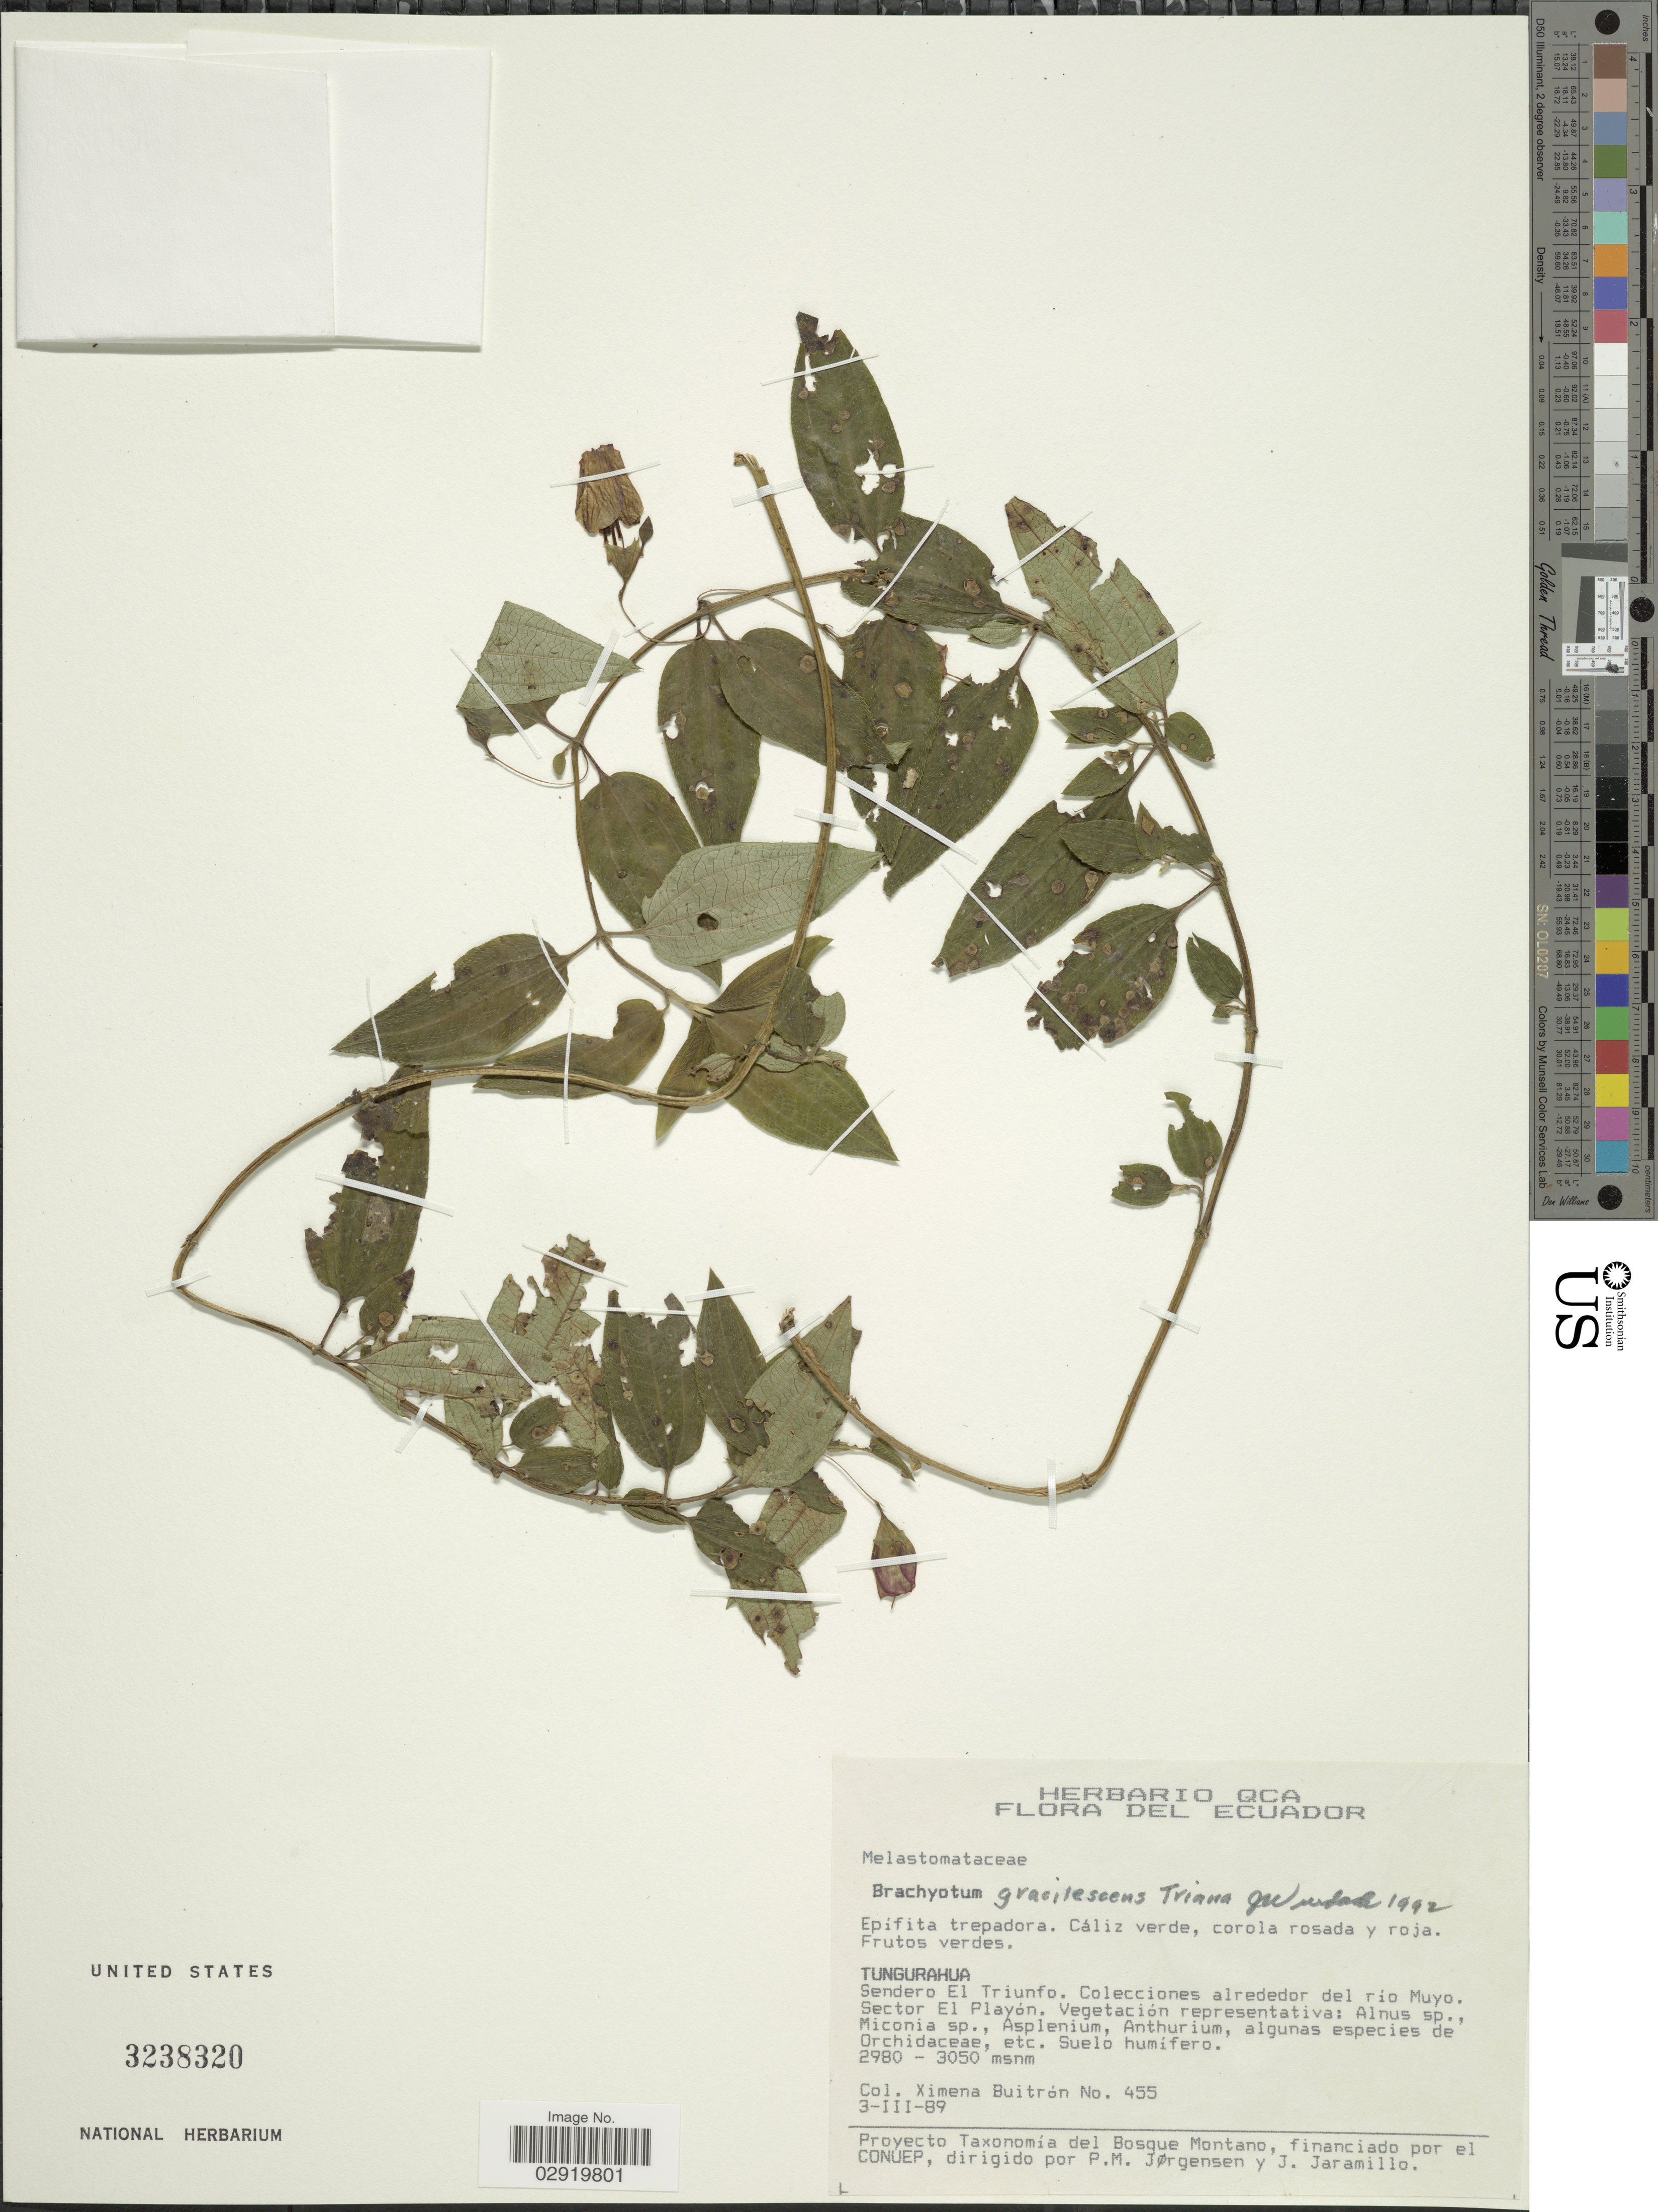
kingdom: Plantae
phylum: Tracheophyta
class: Magnoliopsida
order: Myrtales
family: Melastomataceae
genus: Brachyotum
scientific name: Brachyotum gracilescens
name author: Triana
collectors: X. Buitrón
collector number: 455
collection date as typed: Transcribed d/m/y: 3/3/89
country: Ecuador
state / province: Tungurahua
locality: Sendero El Triunfo. Alrededor del rio Muyo. Sector El Playón.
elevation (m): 2980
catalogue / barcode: US 3238320